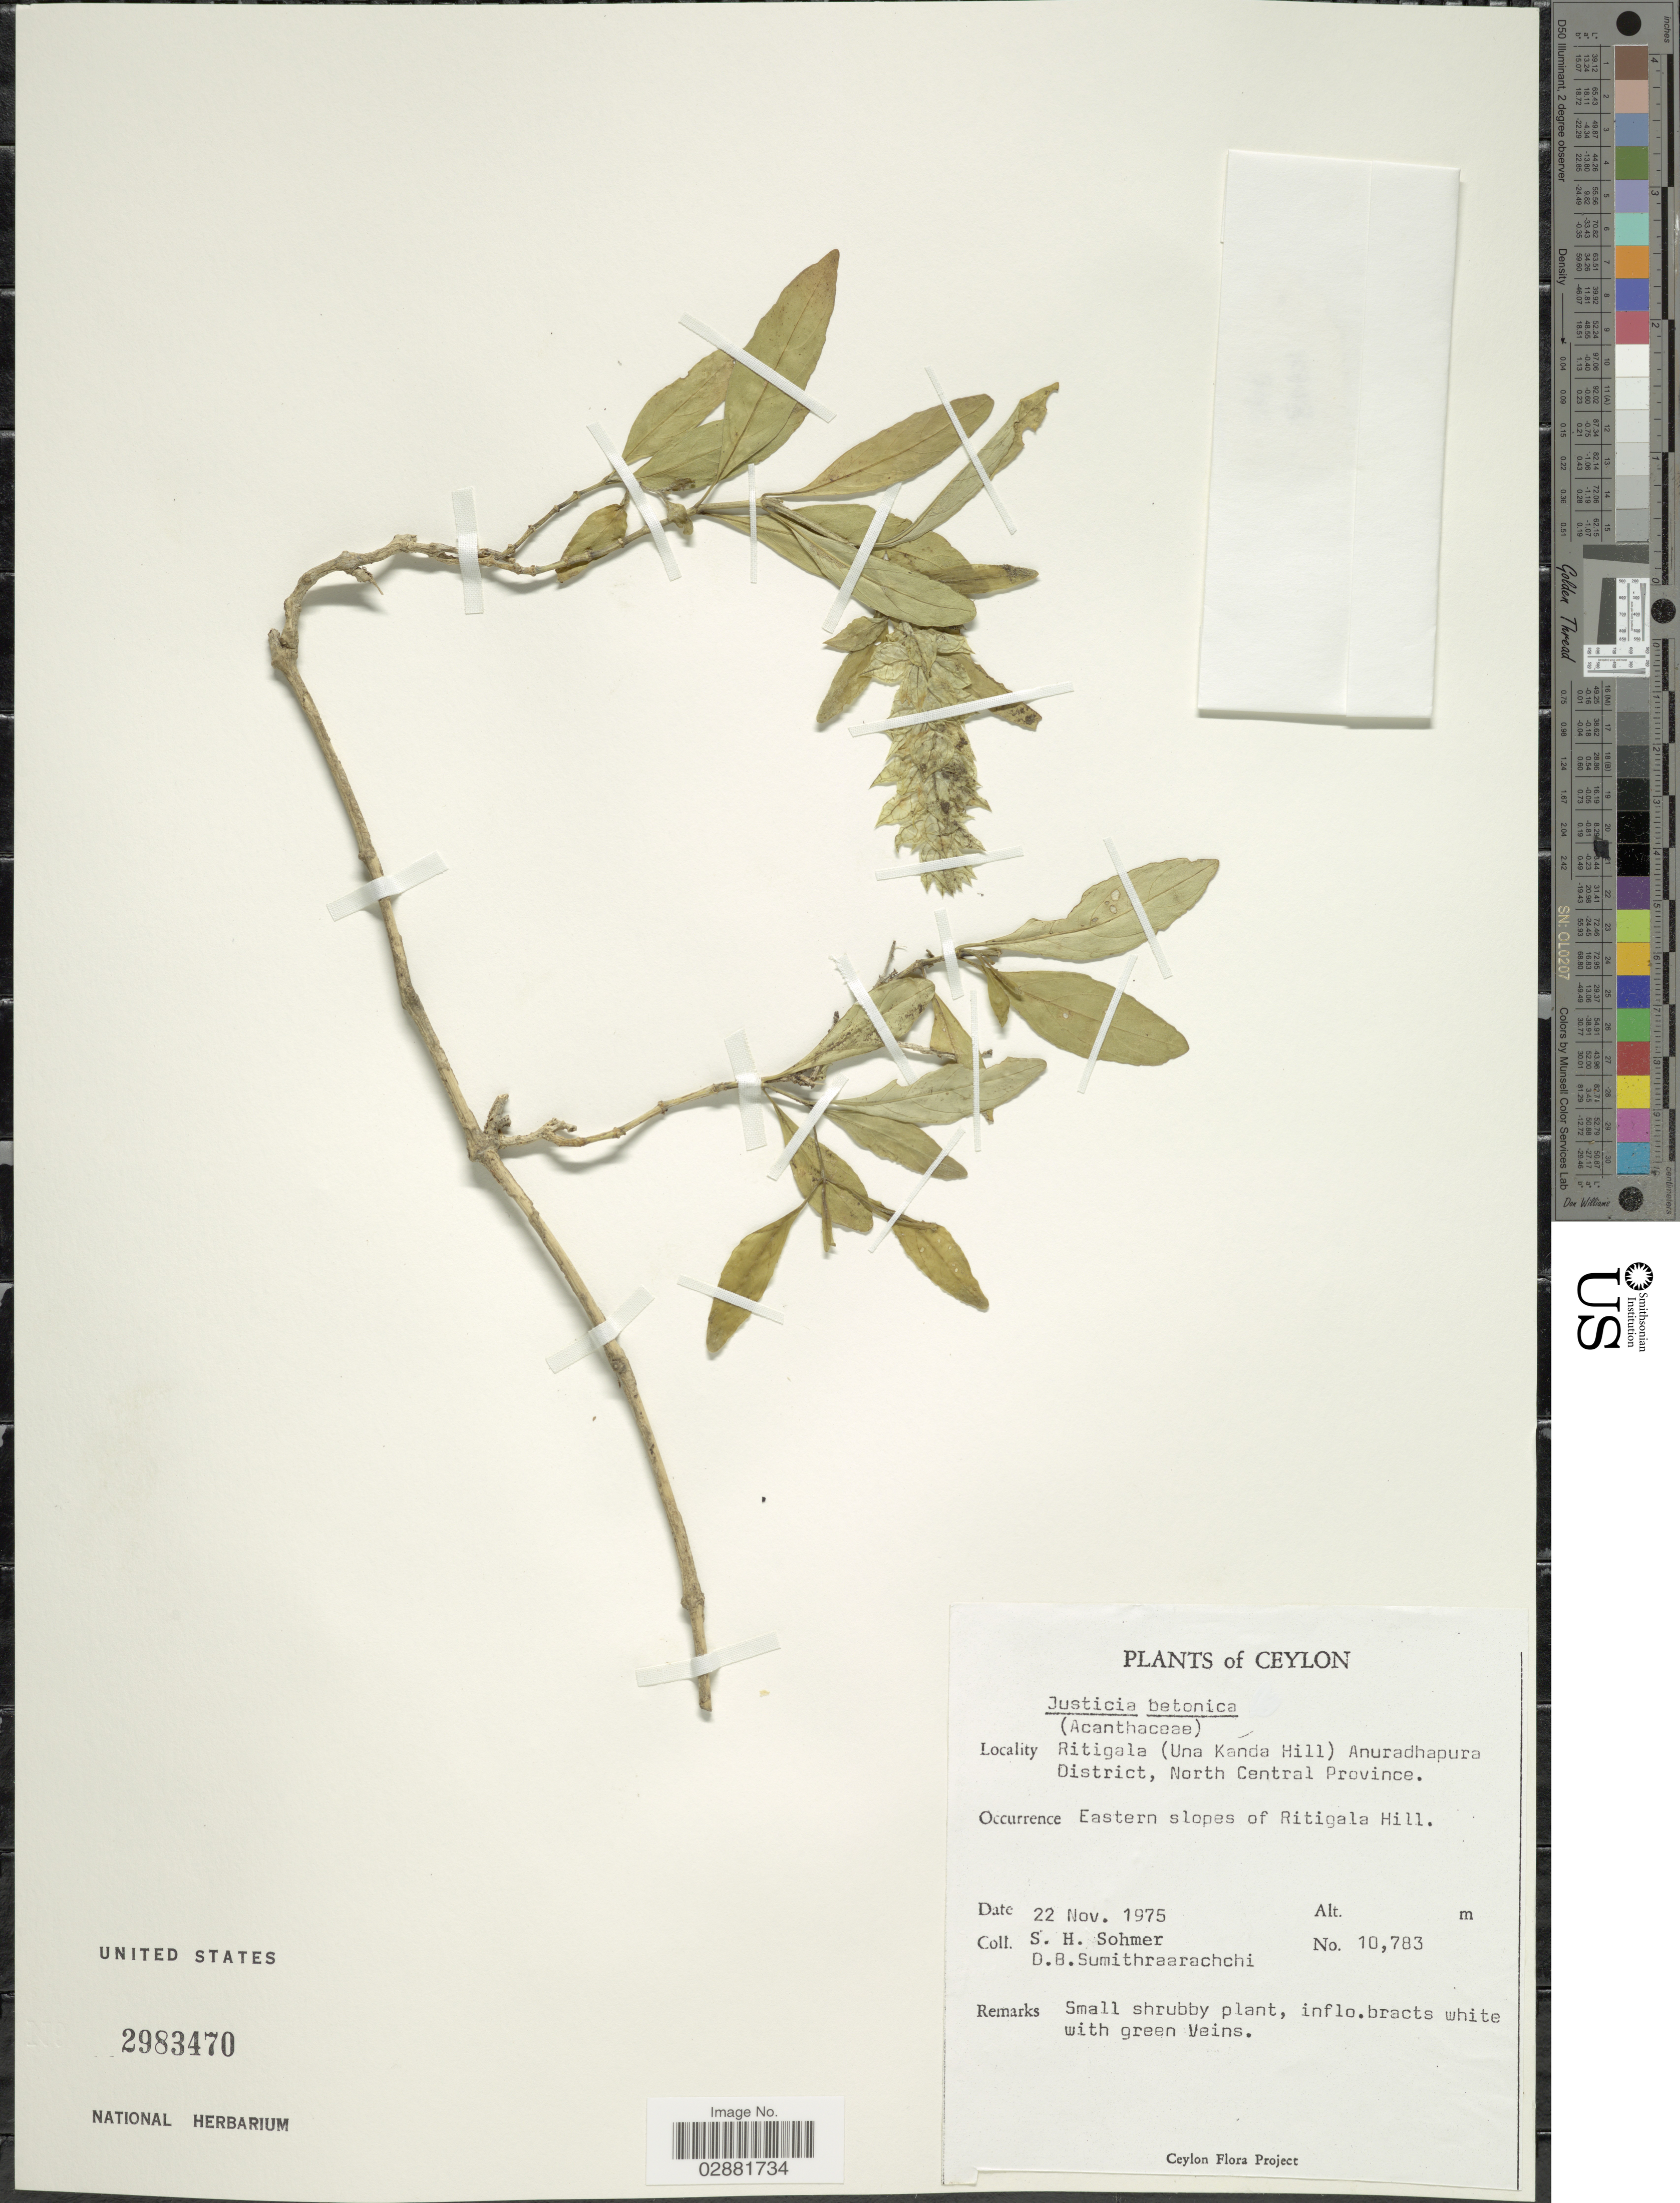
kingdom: Plantae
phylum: Tracheophyta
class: Magnoliopsida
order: Lamiales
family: Acanthaceae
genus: Justicia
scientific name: Justicia betonica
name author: L.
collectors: S. H. Sohmer & D. B. Sumithraarachchi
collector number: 10783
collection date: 1975-11-22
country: Sri Lanka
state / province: North Central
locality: Ceylon, Ritigala (Una Kanda Hill) Anuradhapura District, Eastern slopes of Ritigala Hill.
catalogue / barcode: US 2983470